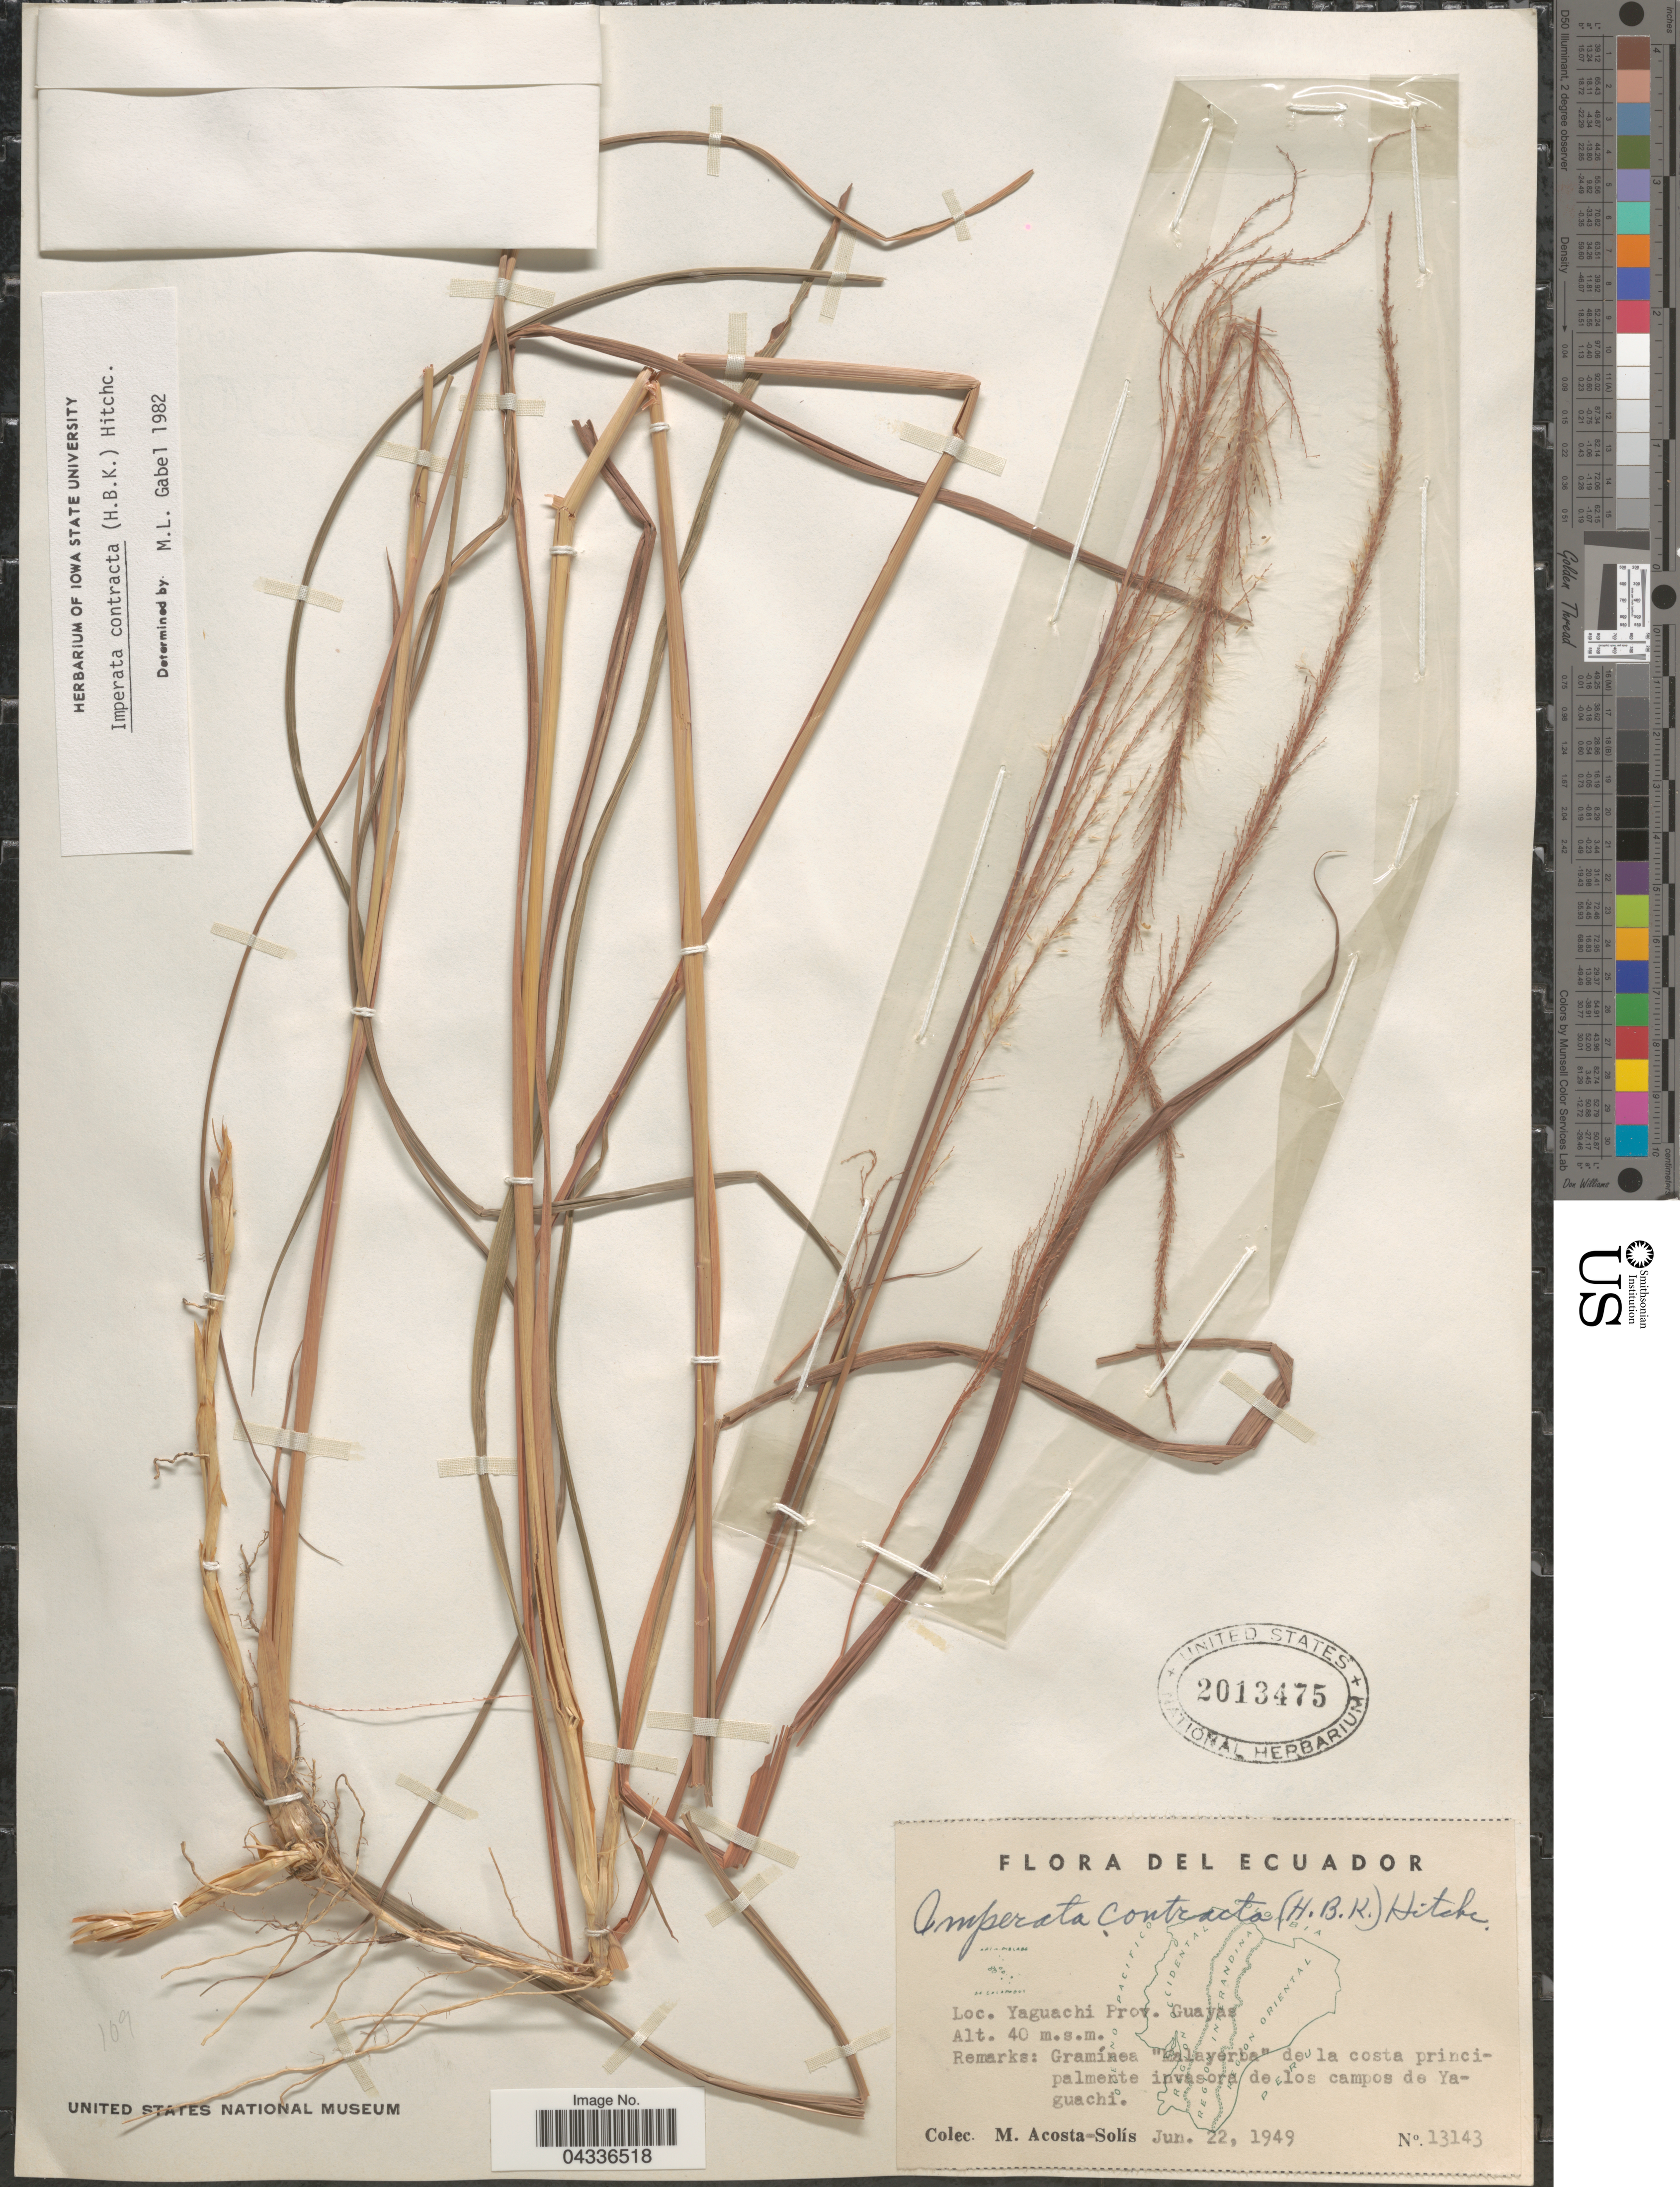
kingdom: Plantae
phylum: Tracheophyta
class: Liliopsida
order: Poales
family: Poaceae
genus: Imperata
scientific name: Imperata contracta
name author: (Kunth) Hitchc.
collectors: M. Acosta Solis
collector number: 13143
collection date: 1949-06-22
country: Ecuador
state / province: Guayas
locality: Yaguachi.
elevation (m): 40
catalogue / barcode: US 2013475